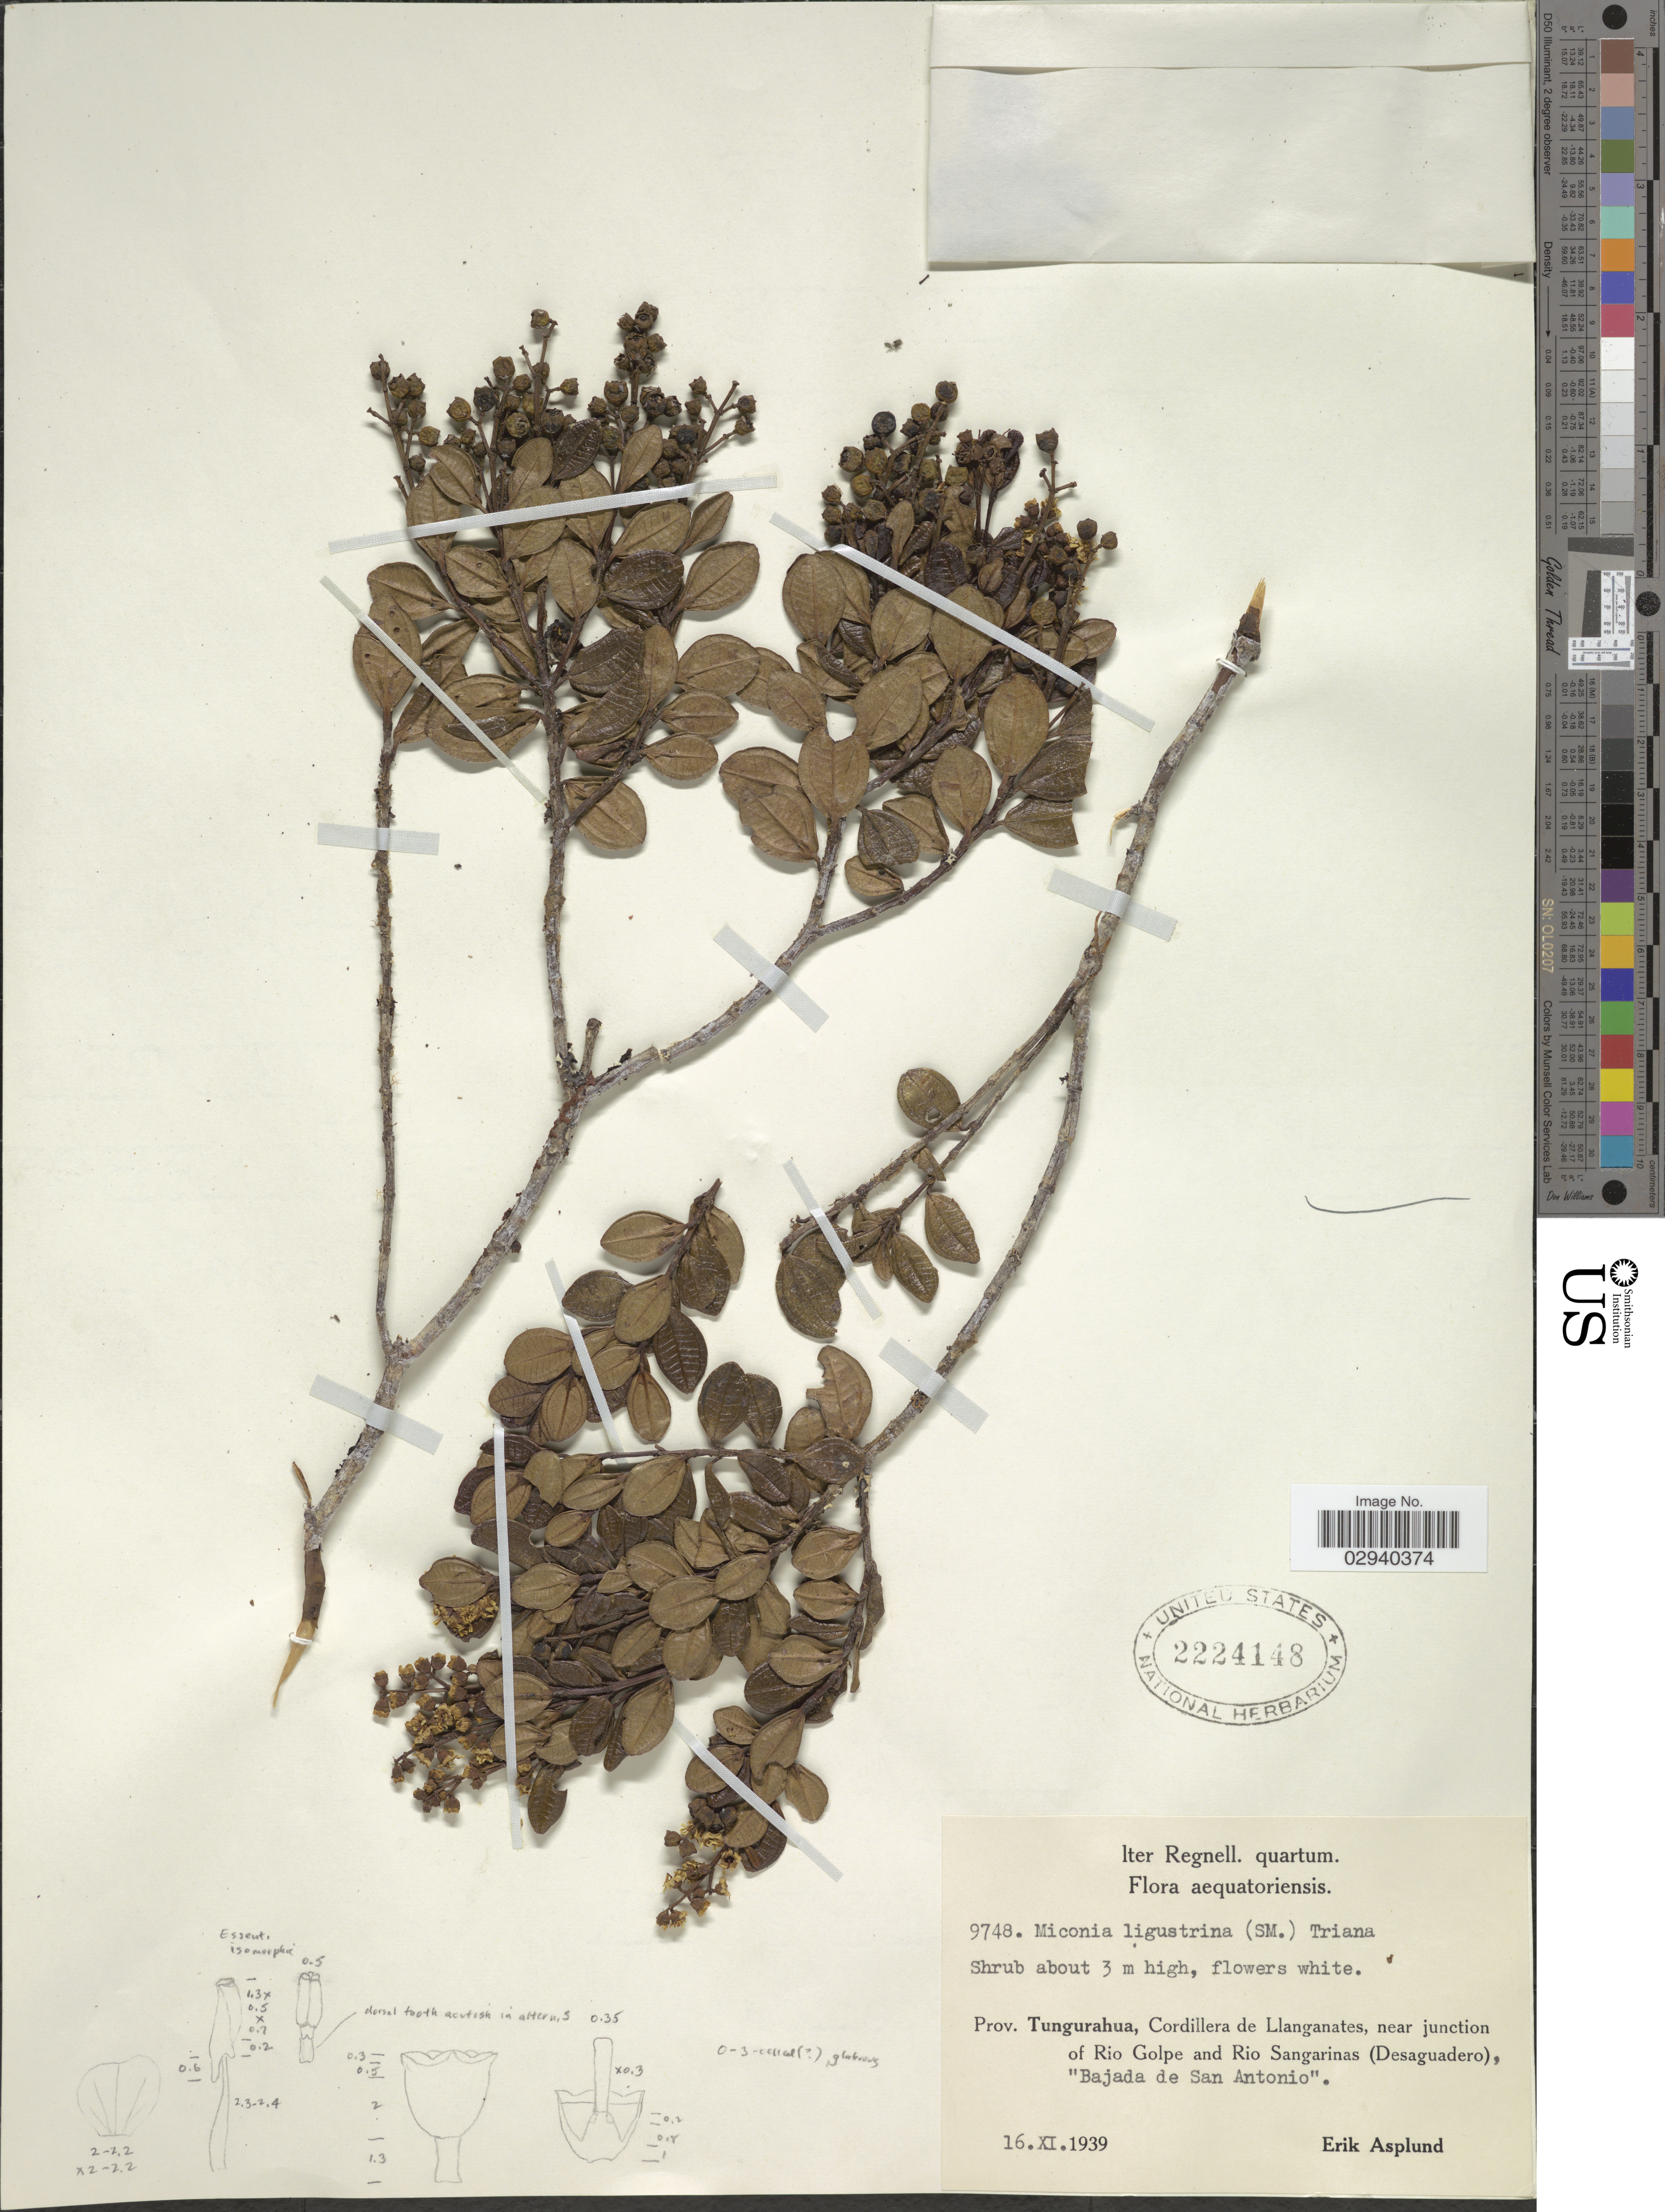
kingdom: Plantae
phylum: Tracheophyta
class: Magnoliopsida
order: Myrtales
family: Melastomataceae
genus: Miconia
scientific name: Miconia ligustrina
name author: (Sw.) Triana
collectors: E. Asplund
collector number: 9748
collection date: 1939-11-16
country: Ecuador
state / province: Tungurahua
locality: Cordillera de Llanganates, near junction of Rio Golpe and Rio Sangarinas (Desaguadero), "Bajada de San Antonio".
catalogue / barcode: US 2224148